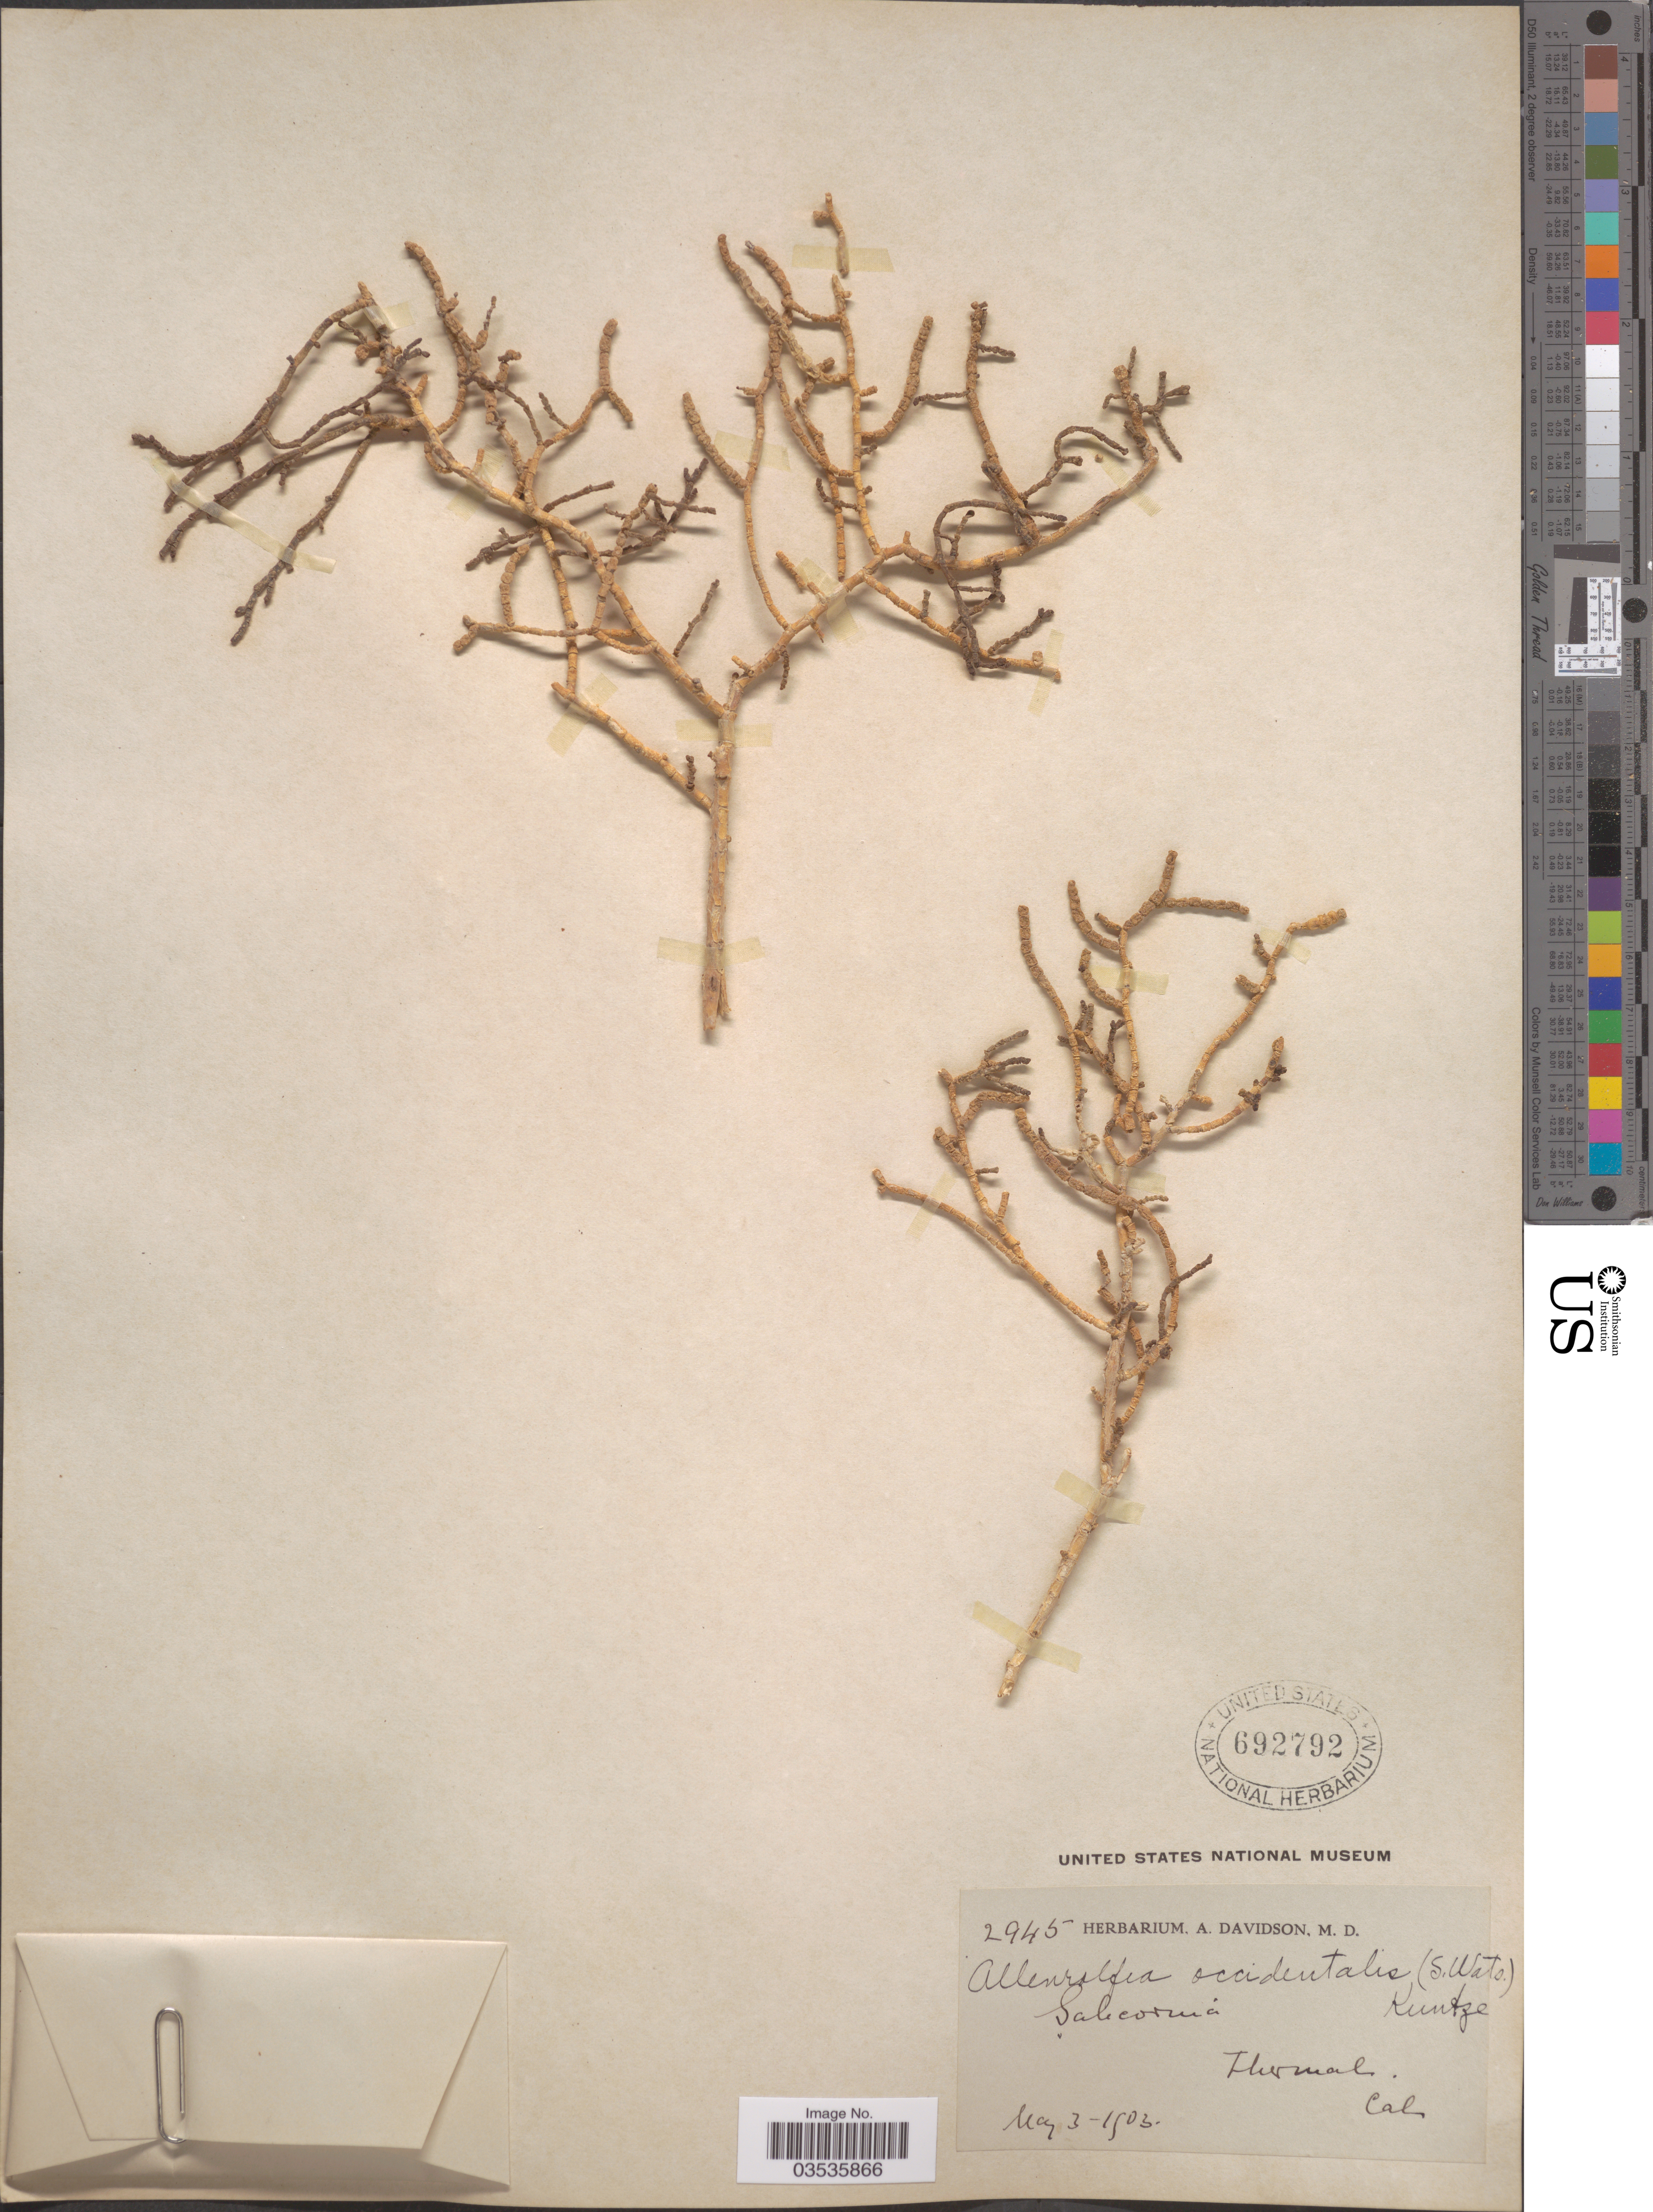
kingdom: Plantae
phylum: Tracheophyta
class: Magnoliopsida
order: Caryophyllales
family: Amaranthaceae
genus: Allenrolfea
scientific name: Allenrolfea occidentalis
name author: (S. Watson) Kuntze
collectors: ex herb. A. Davidson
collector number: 2945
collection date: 1903-05-03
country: United States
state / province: California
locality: Thermal.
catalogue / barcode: US 692792